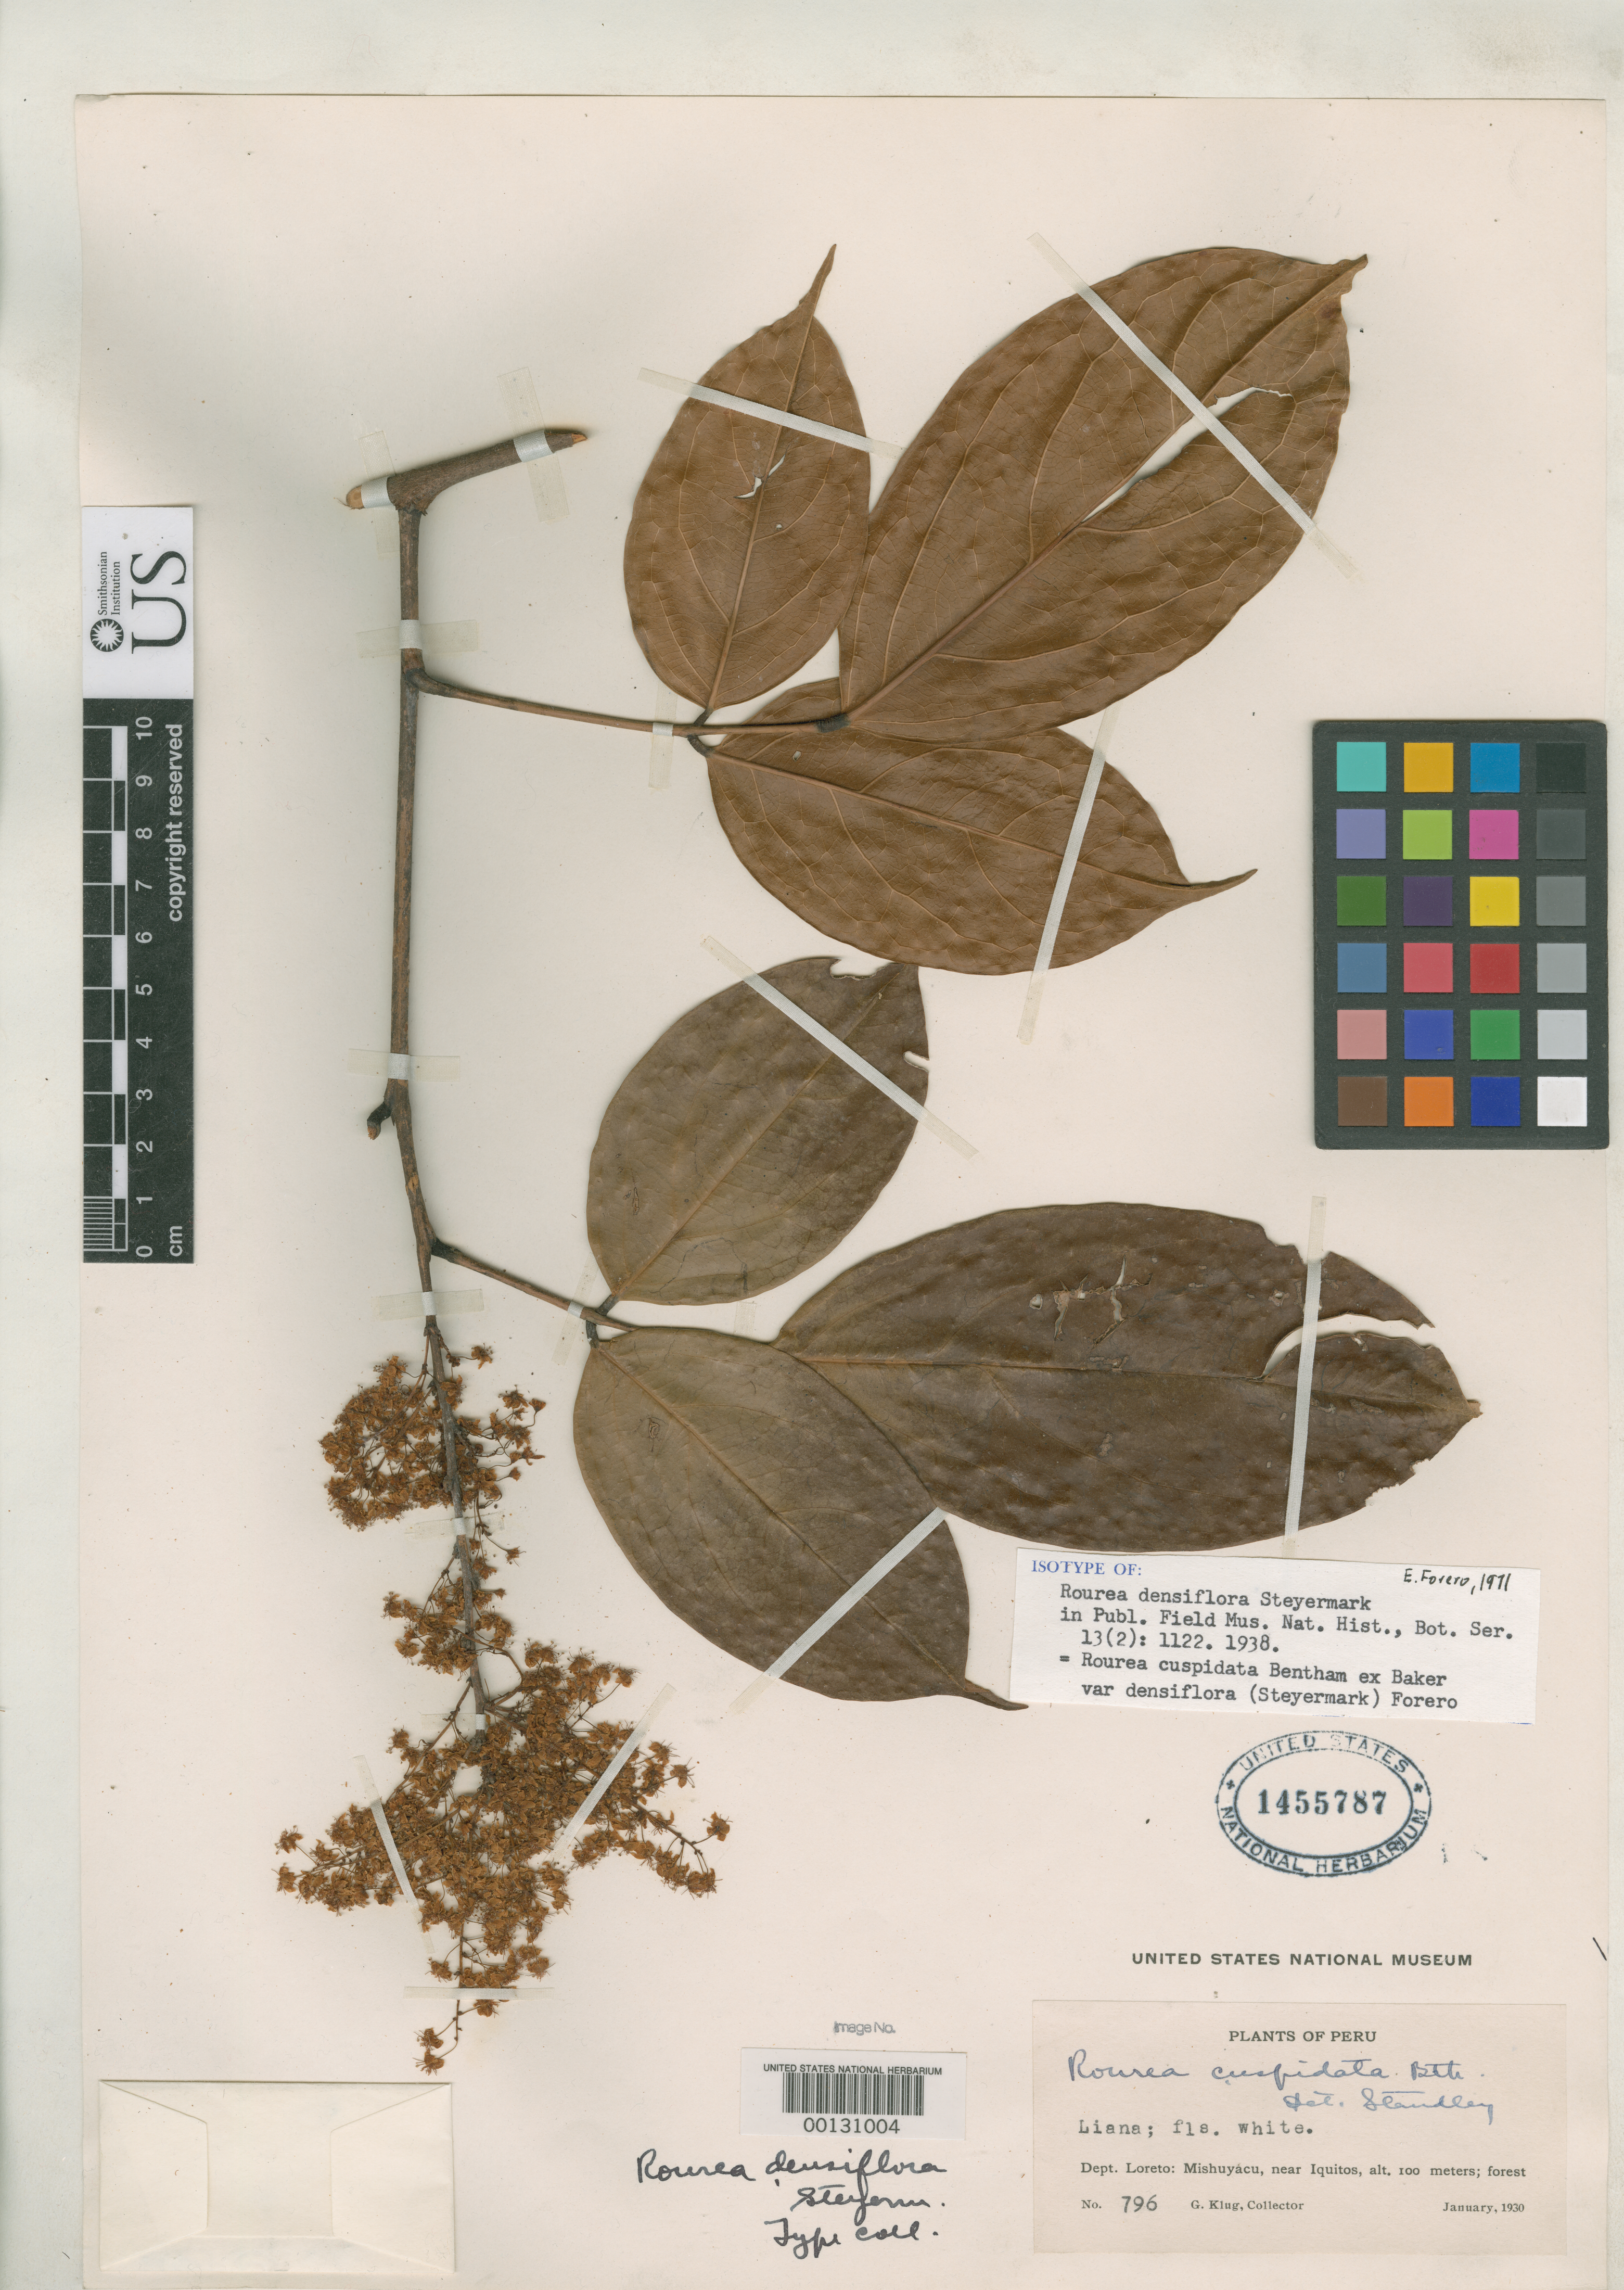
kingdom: Plantae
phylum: Tracheophyta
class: Magnoliopsida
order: Oxalidales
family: Connaraceae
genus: Rourea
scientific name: Rourea densiflora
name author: Steyerm.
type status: Isotype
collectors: G. Klug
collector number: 796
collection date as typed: Jan 1930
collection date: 1930-01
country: Peru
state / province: Loreto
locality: Mishuyacu, near Iquitos.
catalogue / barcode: US 1455787